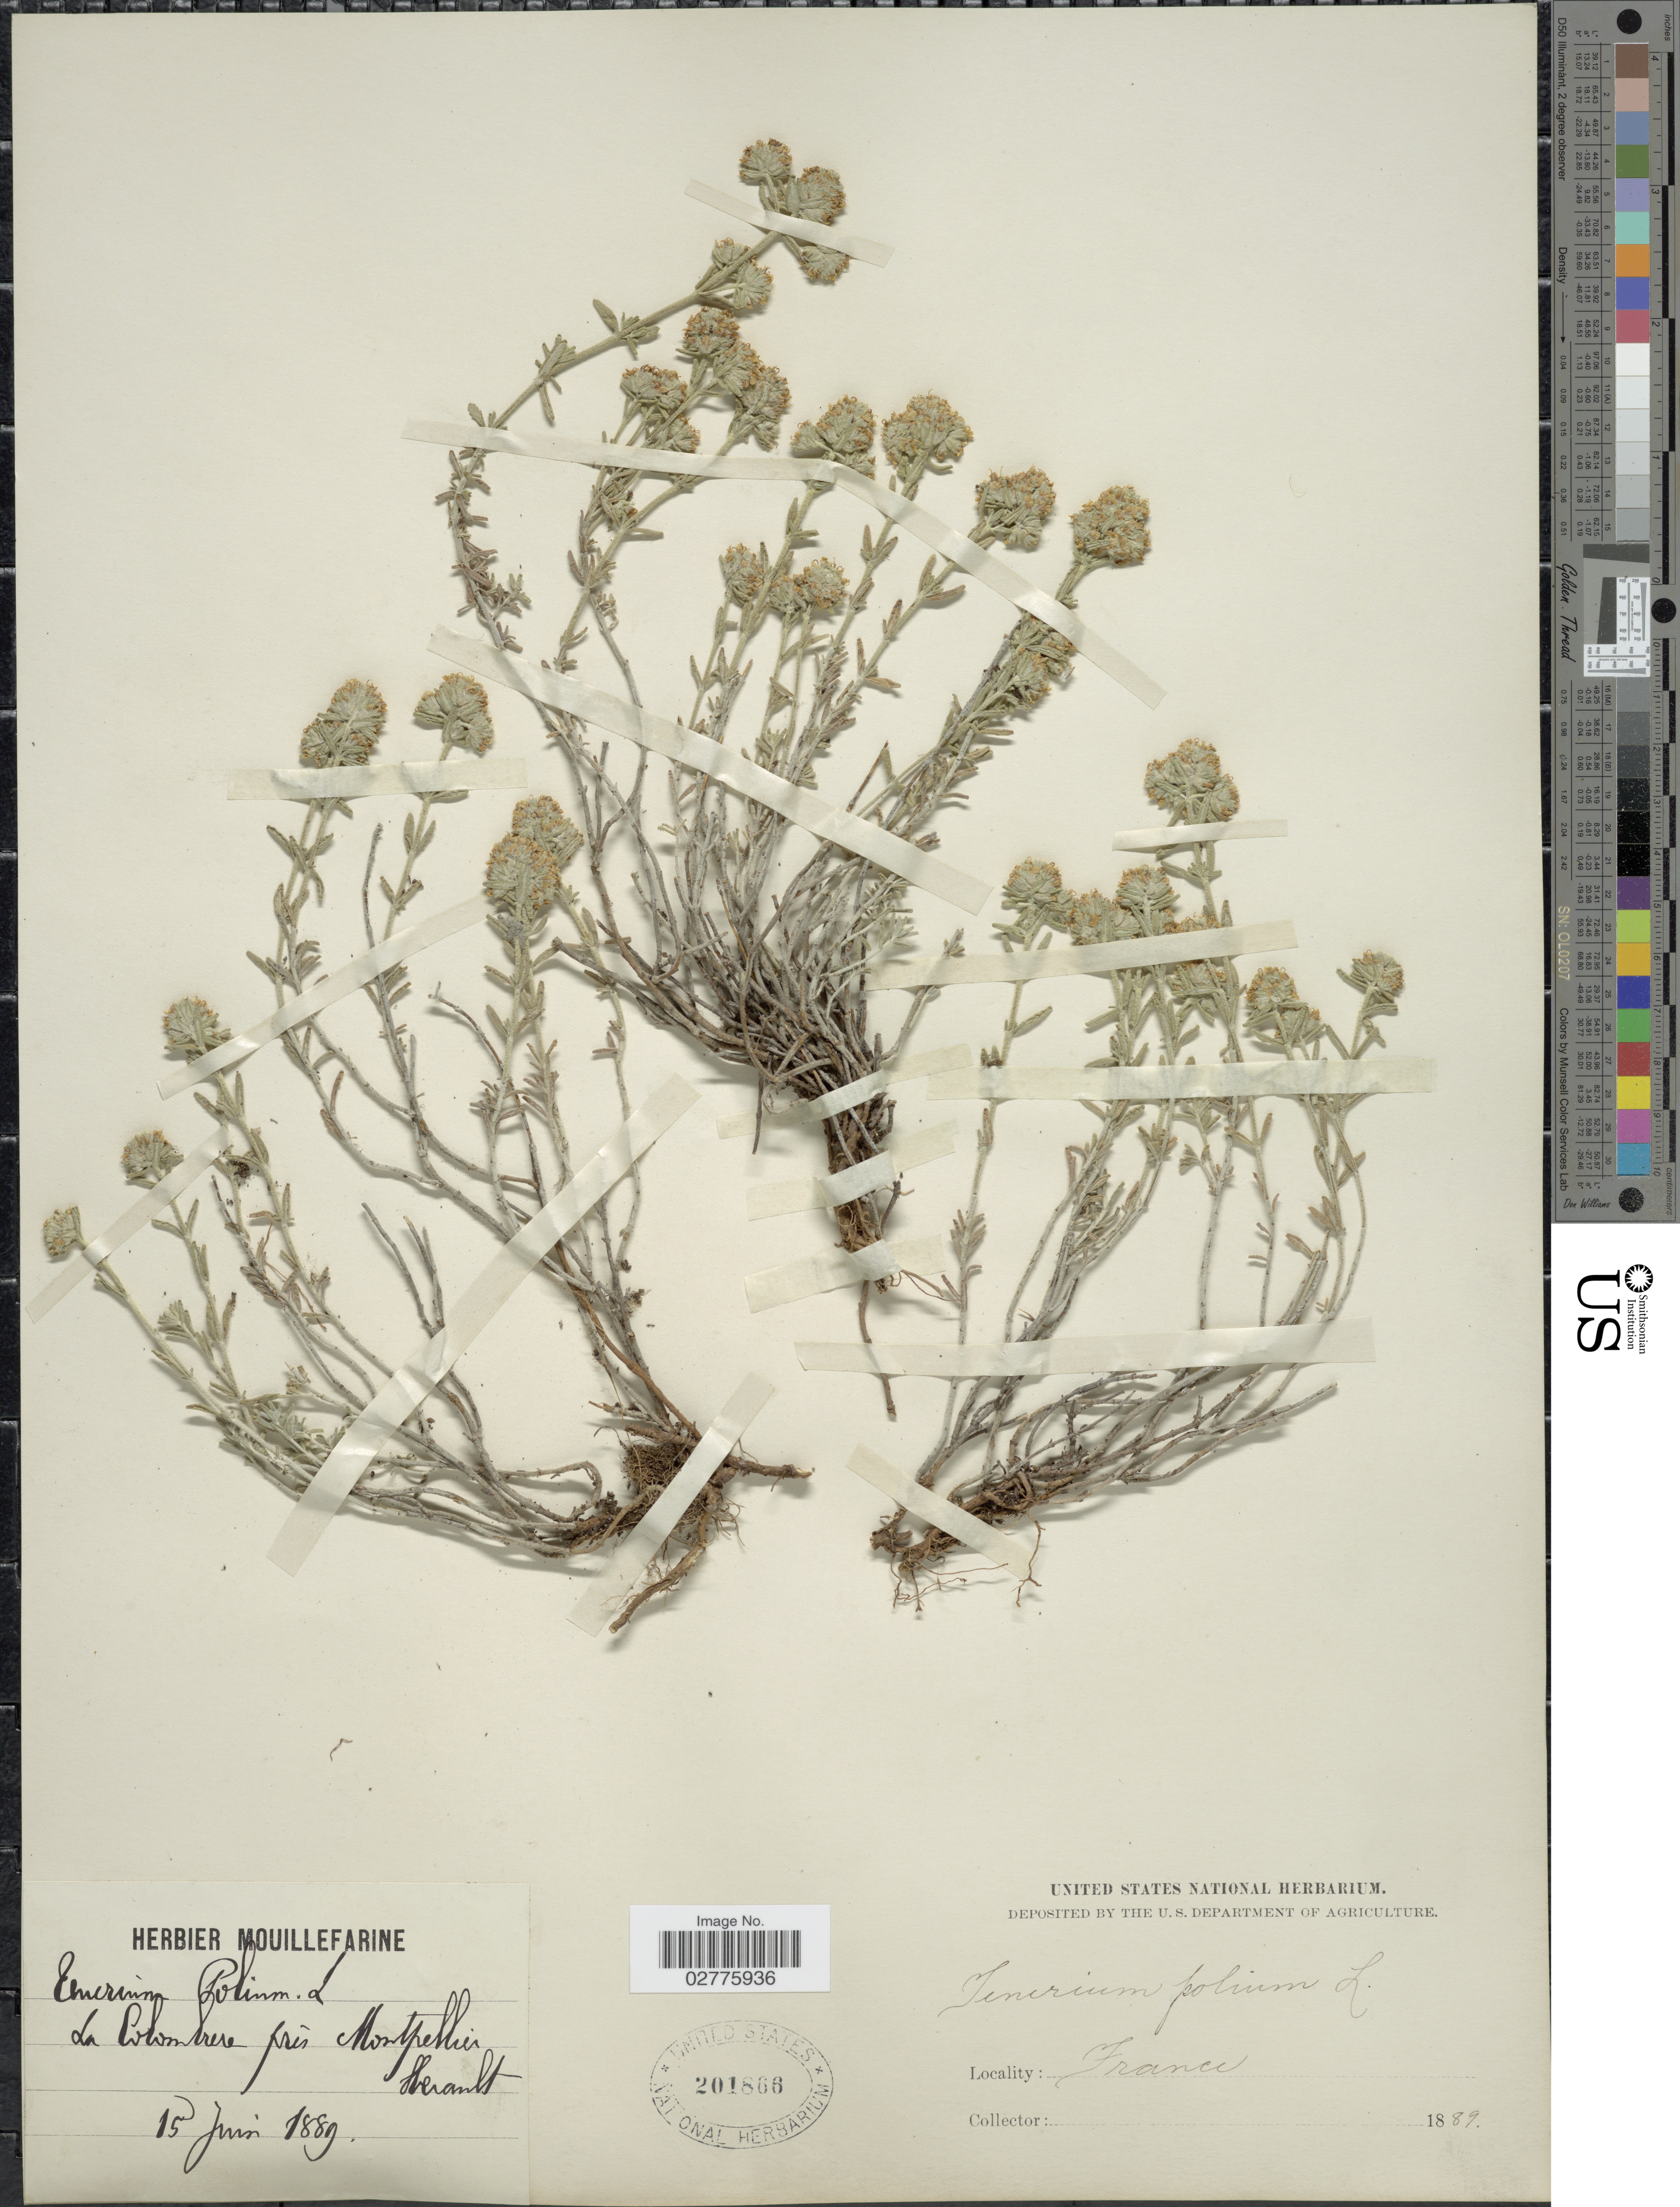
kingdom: Plantae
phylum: Tracheophyta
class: Magnoliopsida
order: Lamiales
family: Lamiaceae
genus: Teucrium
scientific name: Teucrium polium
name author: L.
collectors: ex herb. Mouillefarine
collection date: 1889-06-15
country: France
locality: La Colombere prés Montpellier Herault.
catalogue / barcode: US 201866